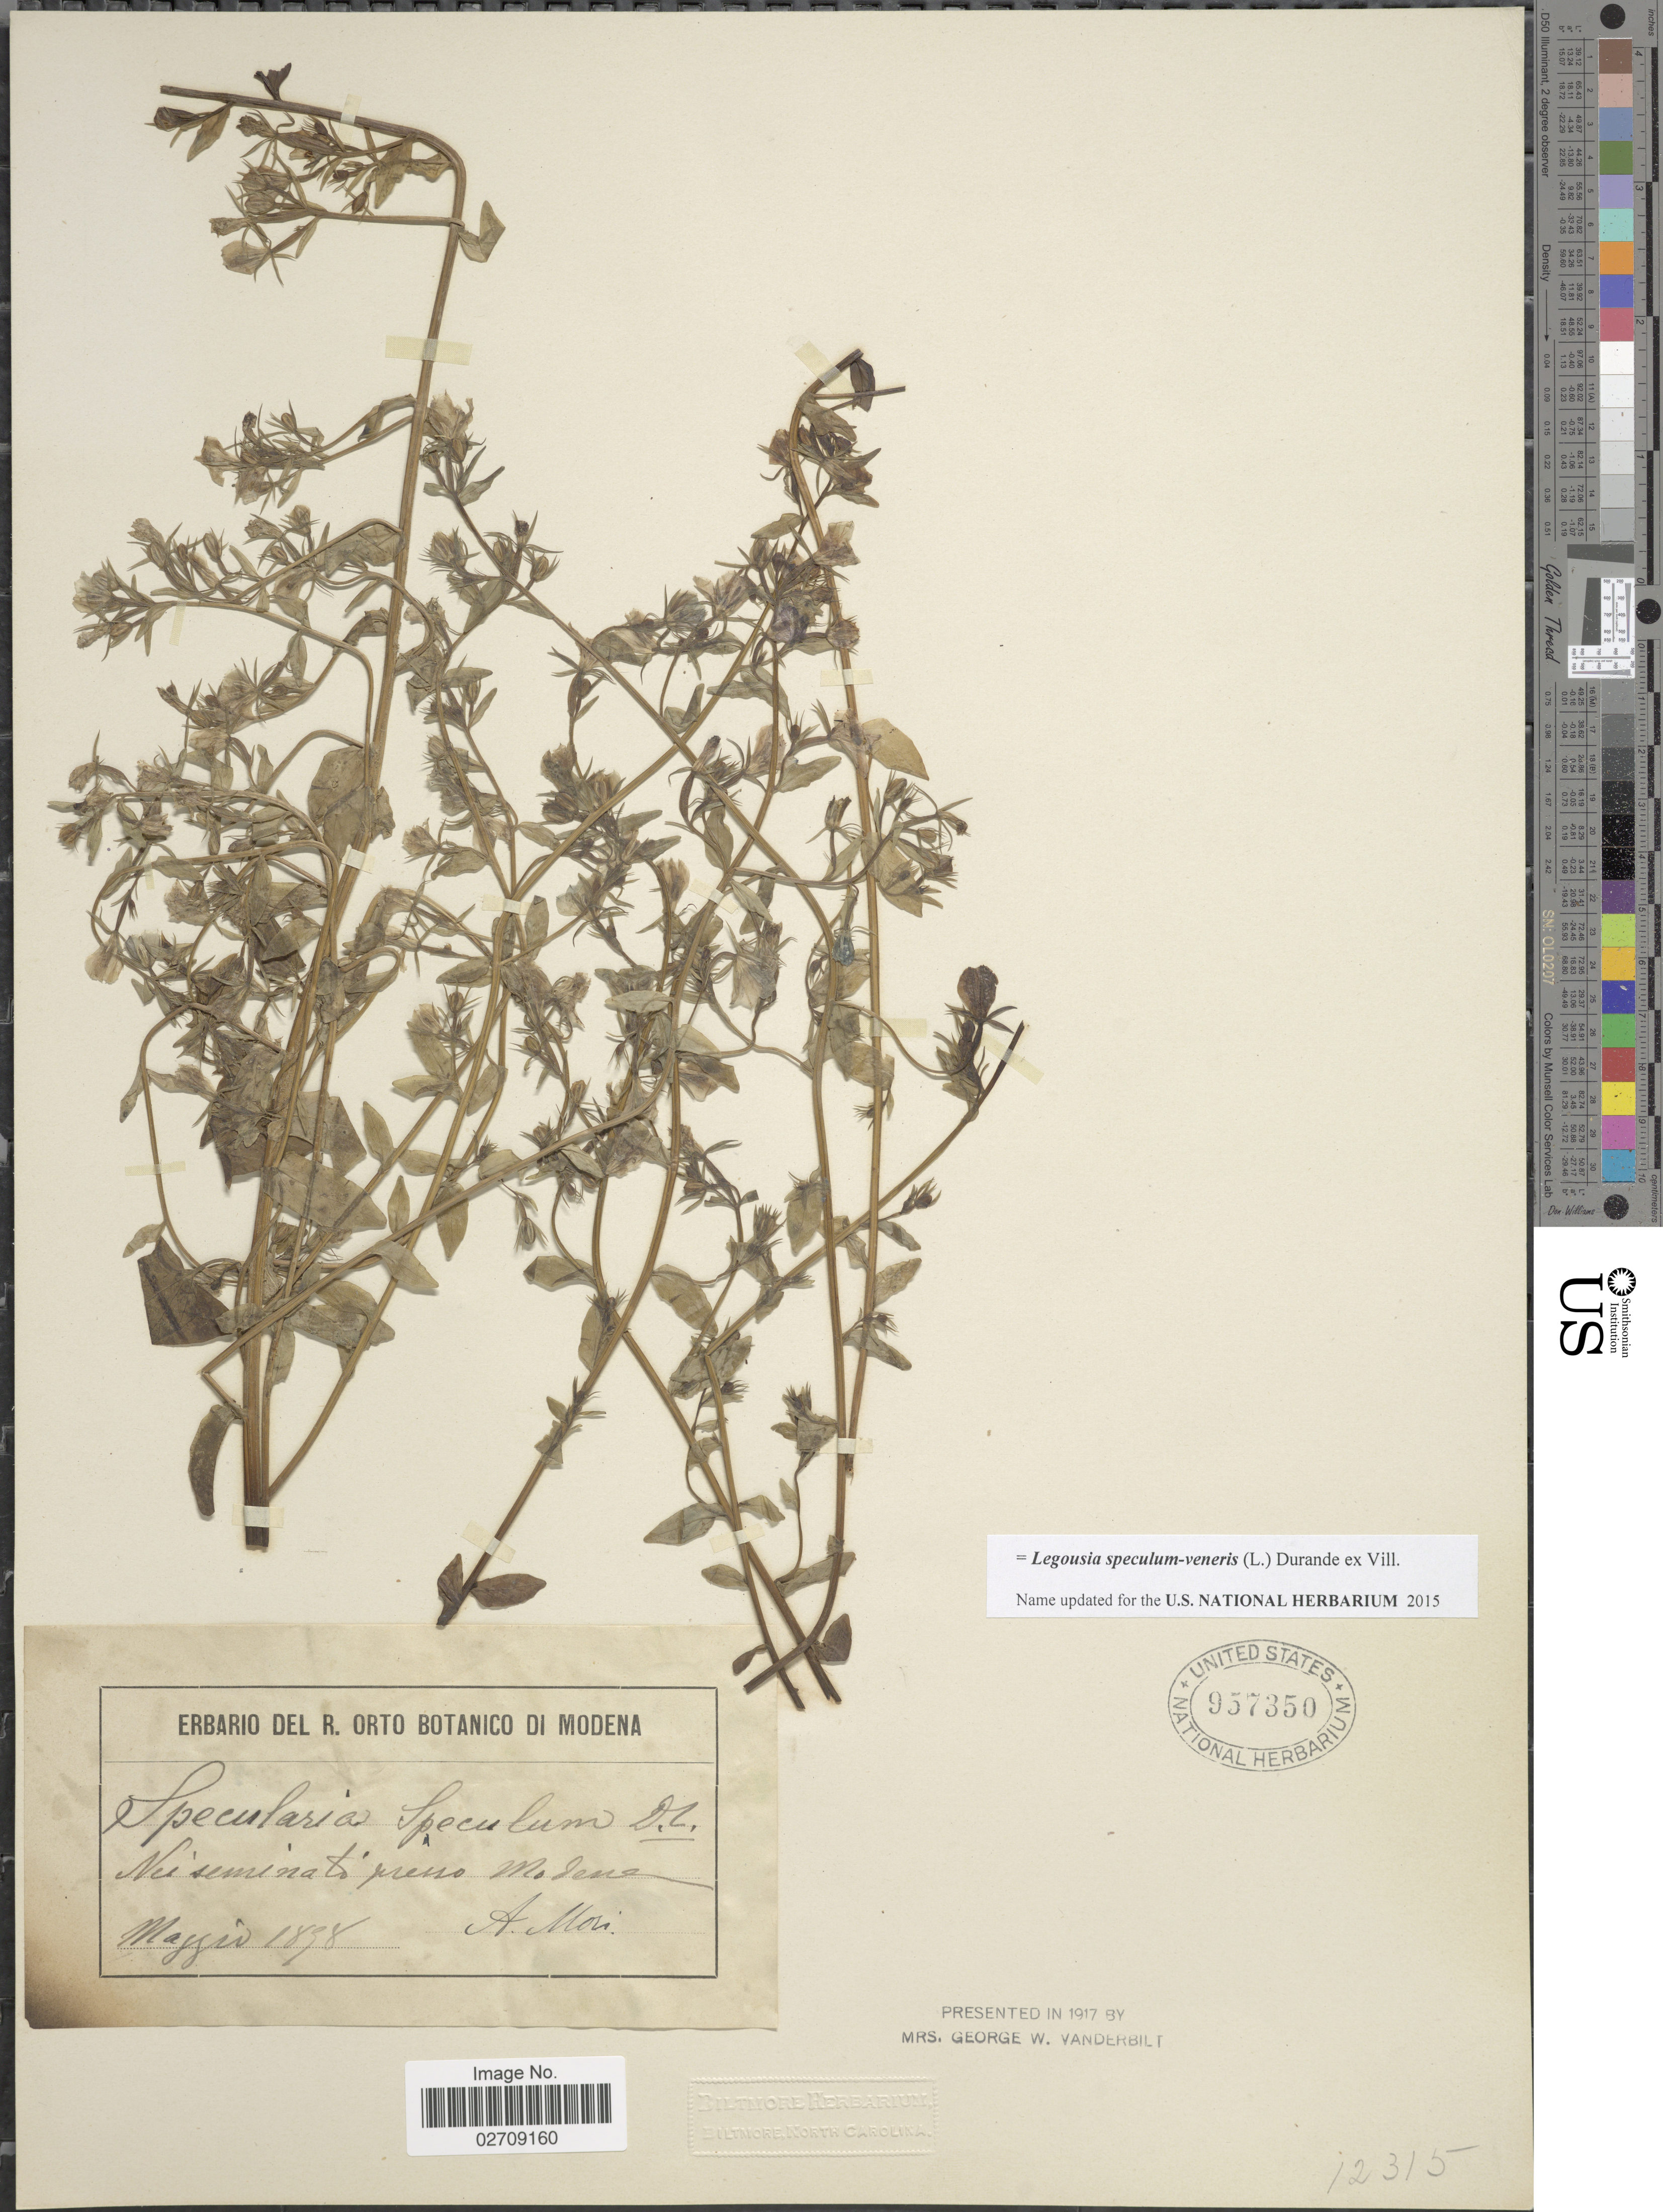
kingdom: Plantae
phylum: Tracheophyta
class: Magnoliopsida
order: Asterales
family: Campanulaceae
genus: Legousia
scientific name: Legousia speculum-veneris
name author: (L.) Chaix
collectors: A. Mori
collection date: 1898-05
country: Italy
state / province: Emilia-Romagna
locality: Nei seminati vicino a Modena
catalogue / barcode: US 957350